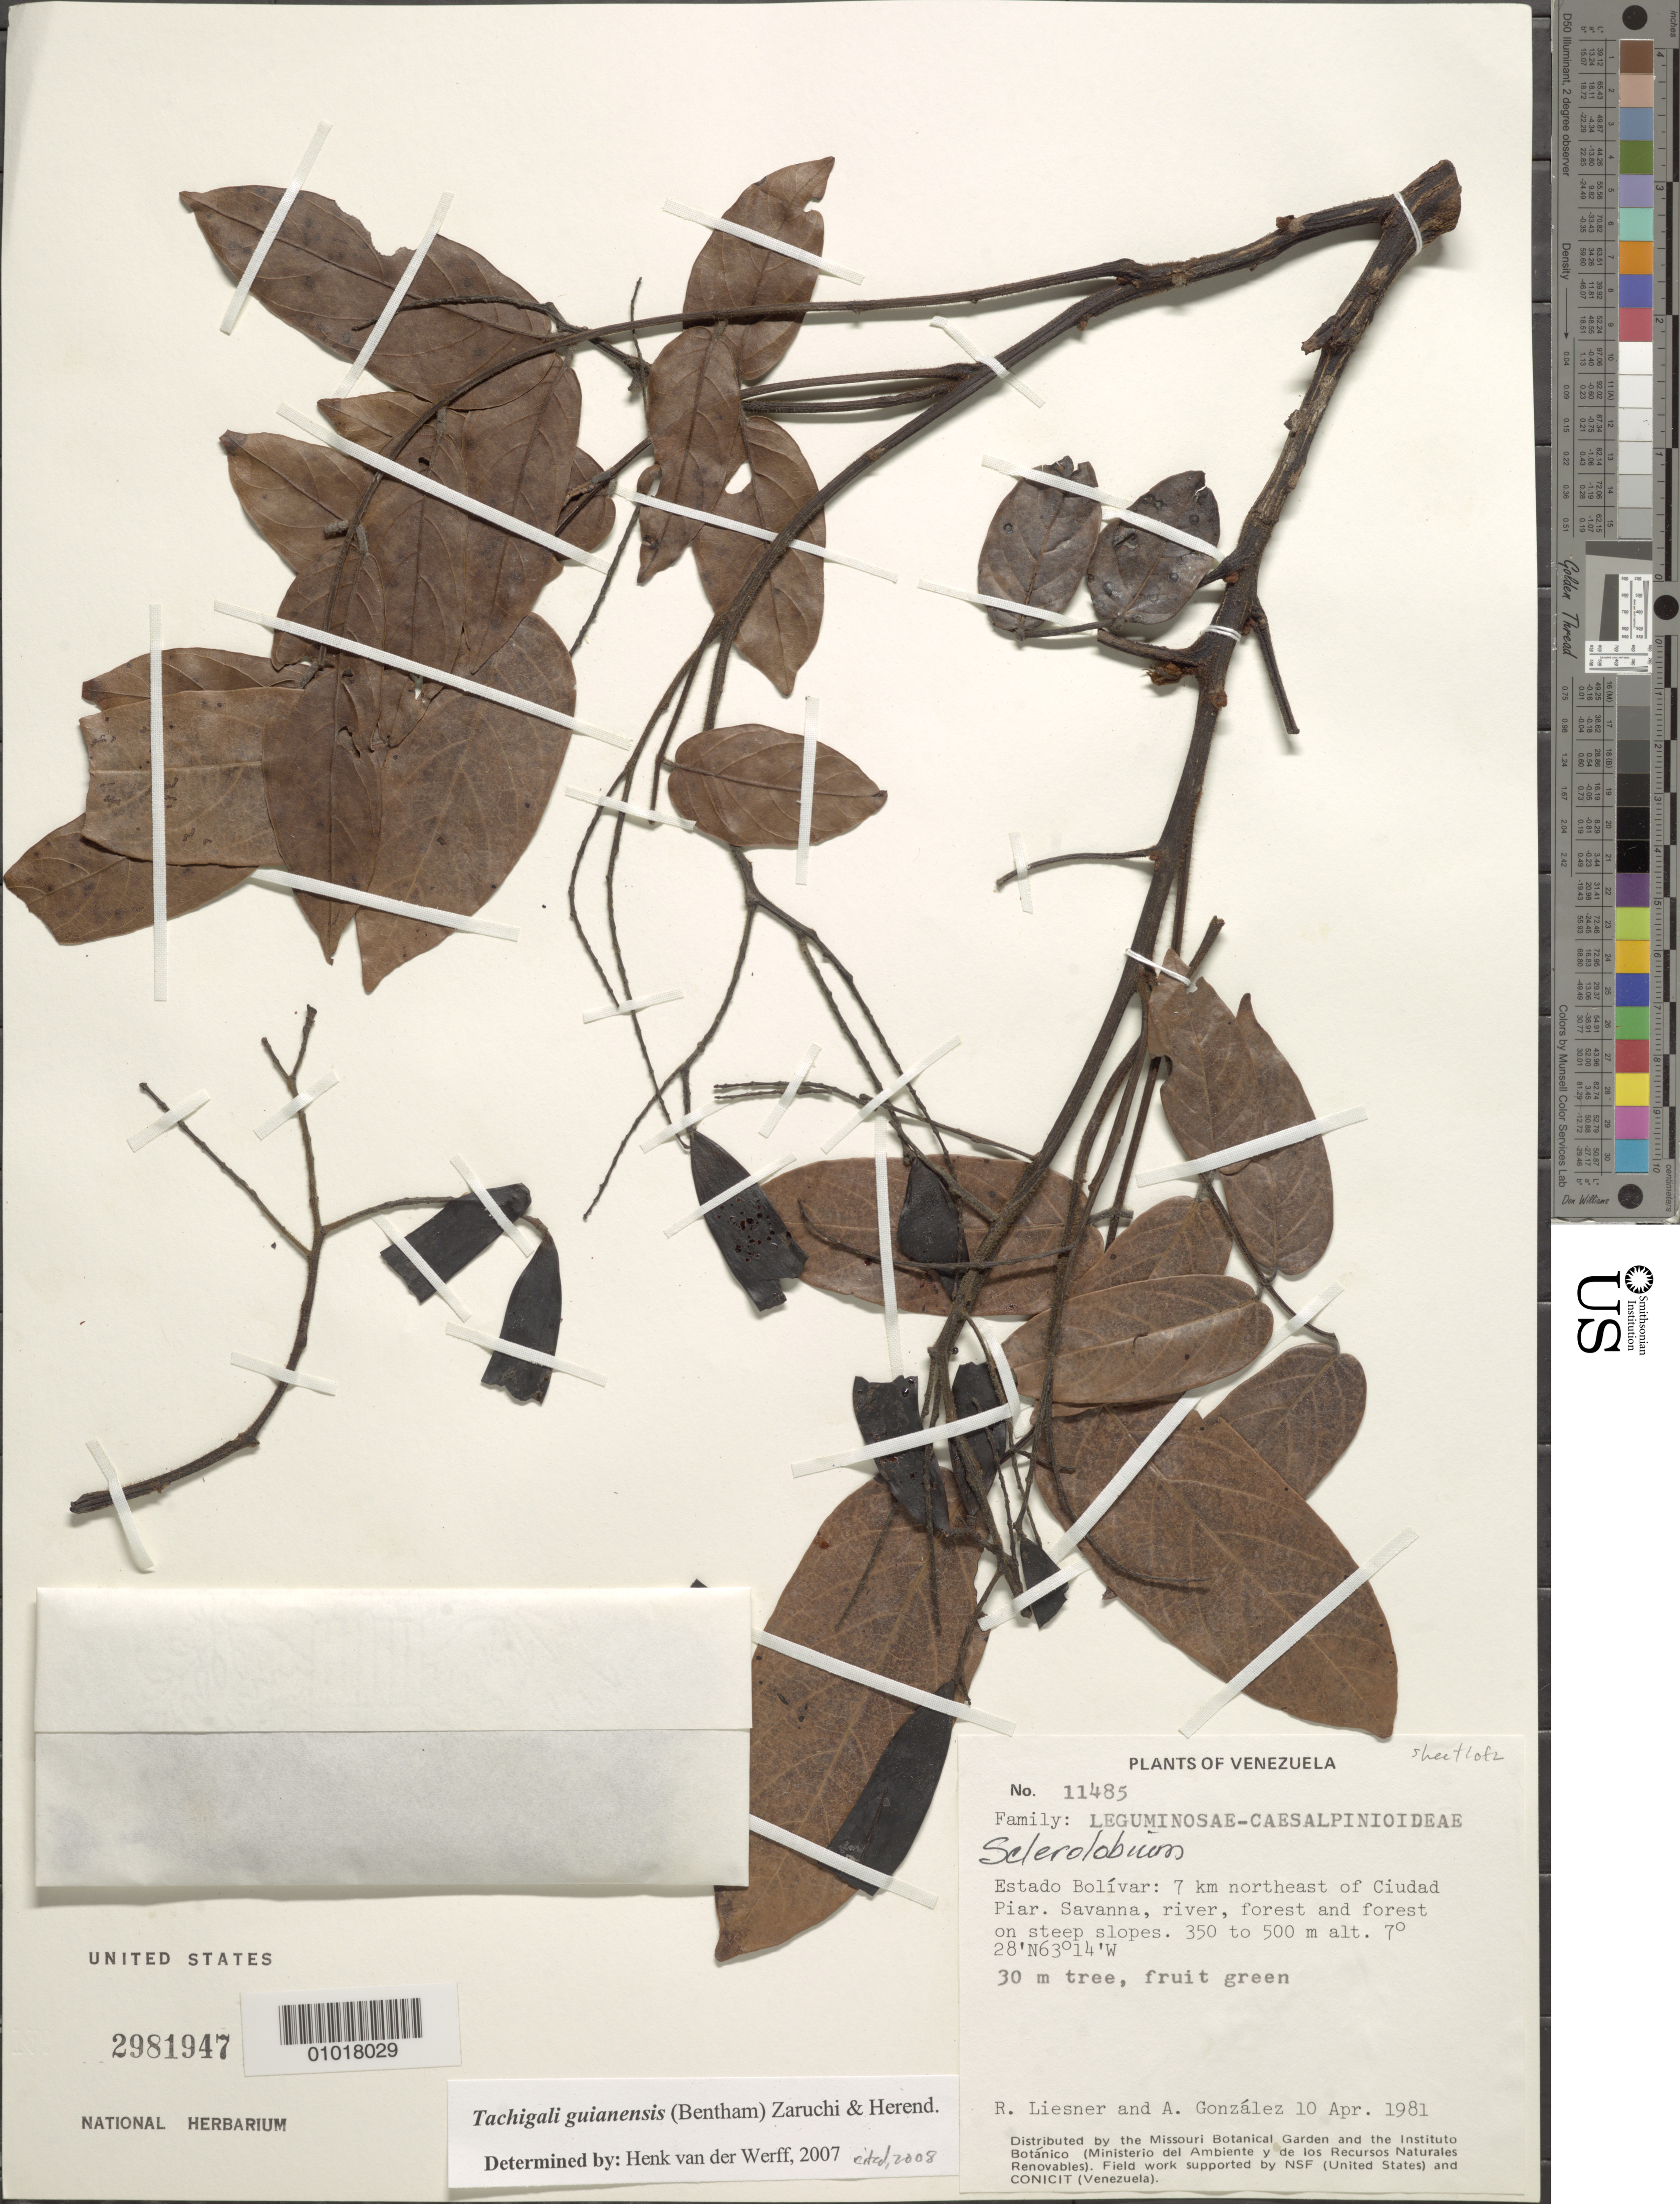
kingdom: Plantae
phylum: Tracheophyta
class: Magnoliopsida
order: Fabales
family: Fabaceae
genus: Tachigali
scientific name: Tachigali guianensis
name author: (Benth.) Zarucchi & Herend.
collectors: R. L. Liesner & A. C. González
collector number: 11485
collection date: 1981-04-10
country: Venezuela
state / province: Bolivar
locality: Eastado Bolivar: 7 km northeast of Ciudad Piar.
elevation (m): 350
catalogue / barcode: US 2981947